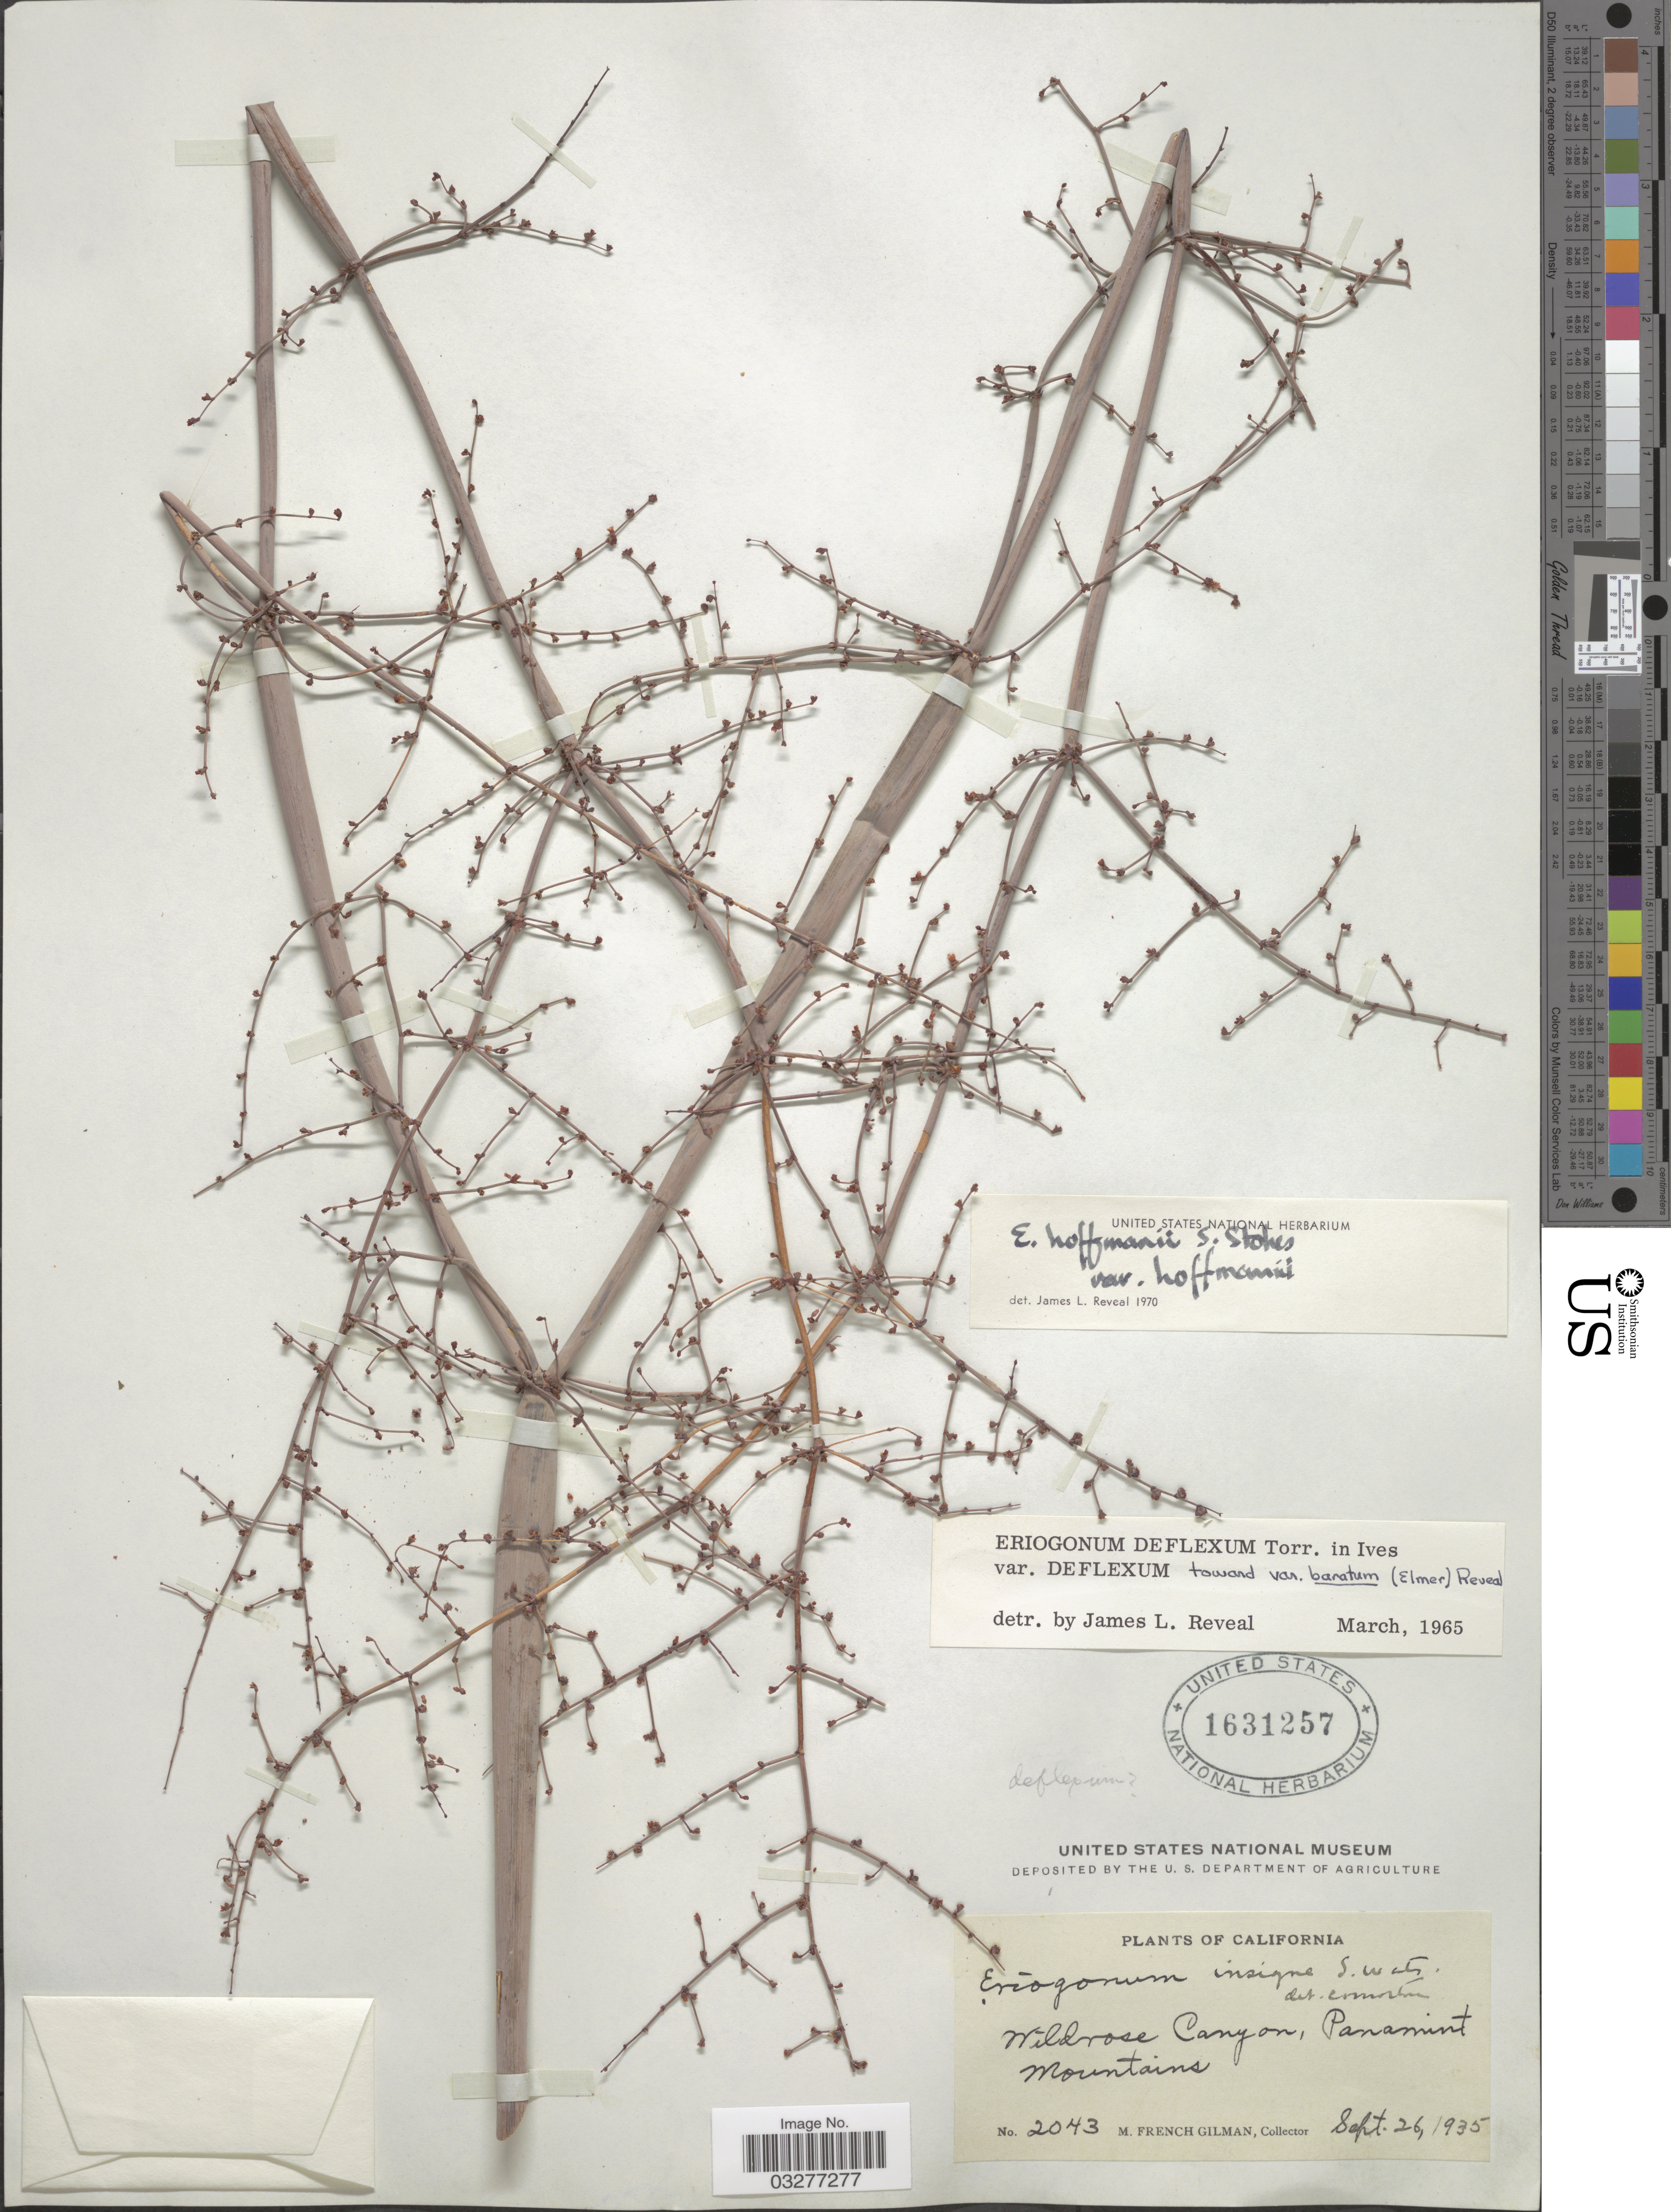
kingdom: Plantae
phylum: Tracheophyta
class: Magnoliopsida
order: Caryophyllales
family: Polygonaceae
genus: Eriogonum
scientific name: Eriogonum hoffmannii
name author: S. Stokes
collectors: M. F. Gilman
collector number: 2043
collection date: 1935-09-26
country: United States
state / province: California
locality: Wildrose Canyon, Panamint Mountains.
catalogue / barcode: US 1631257